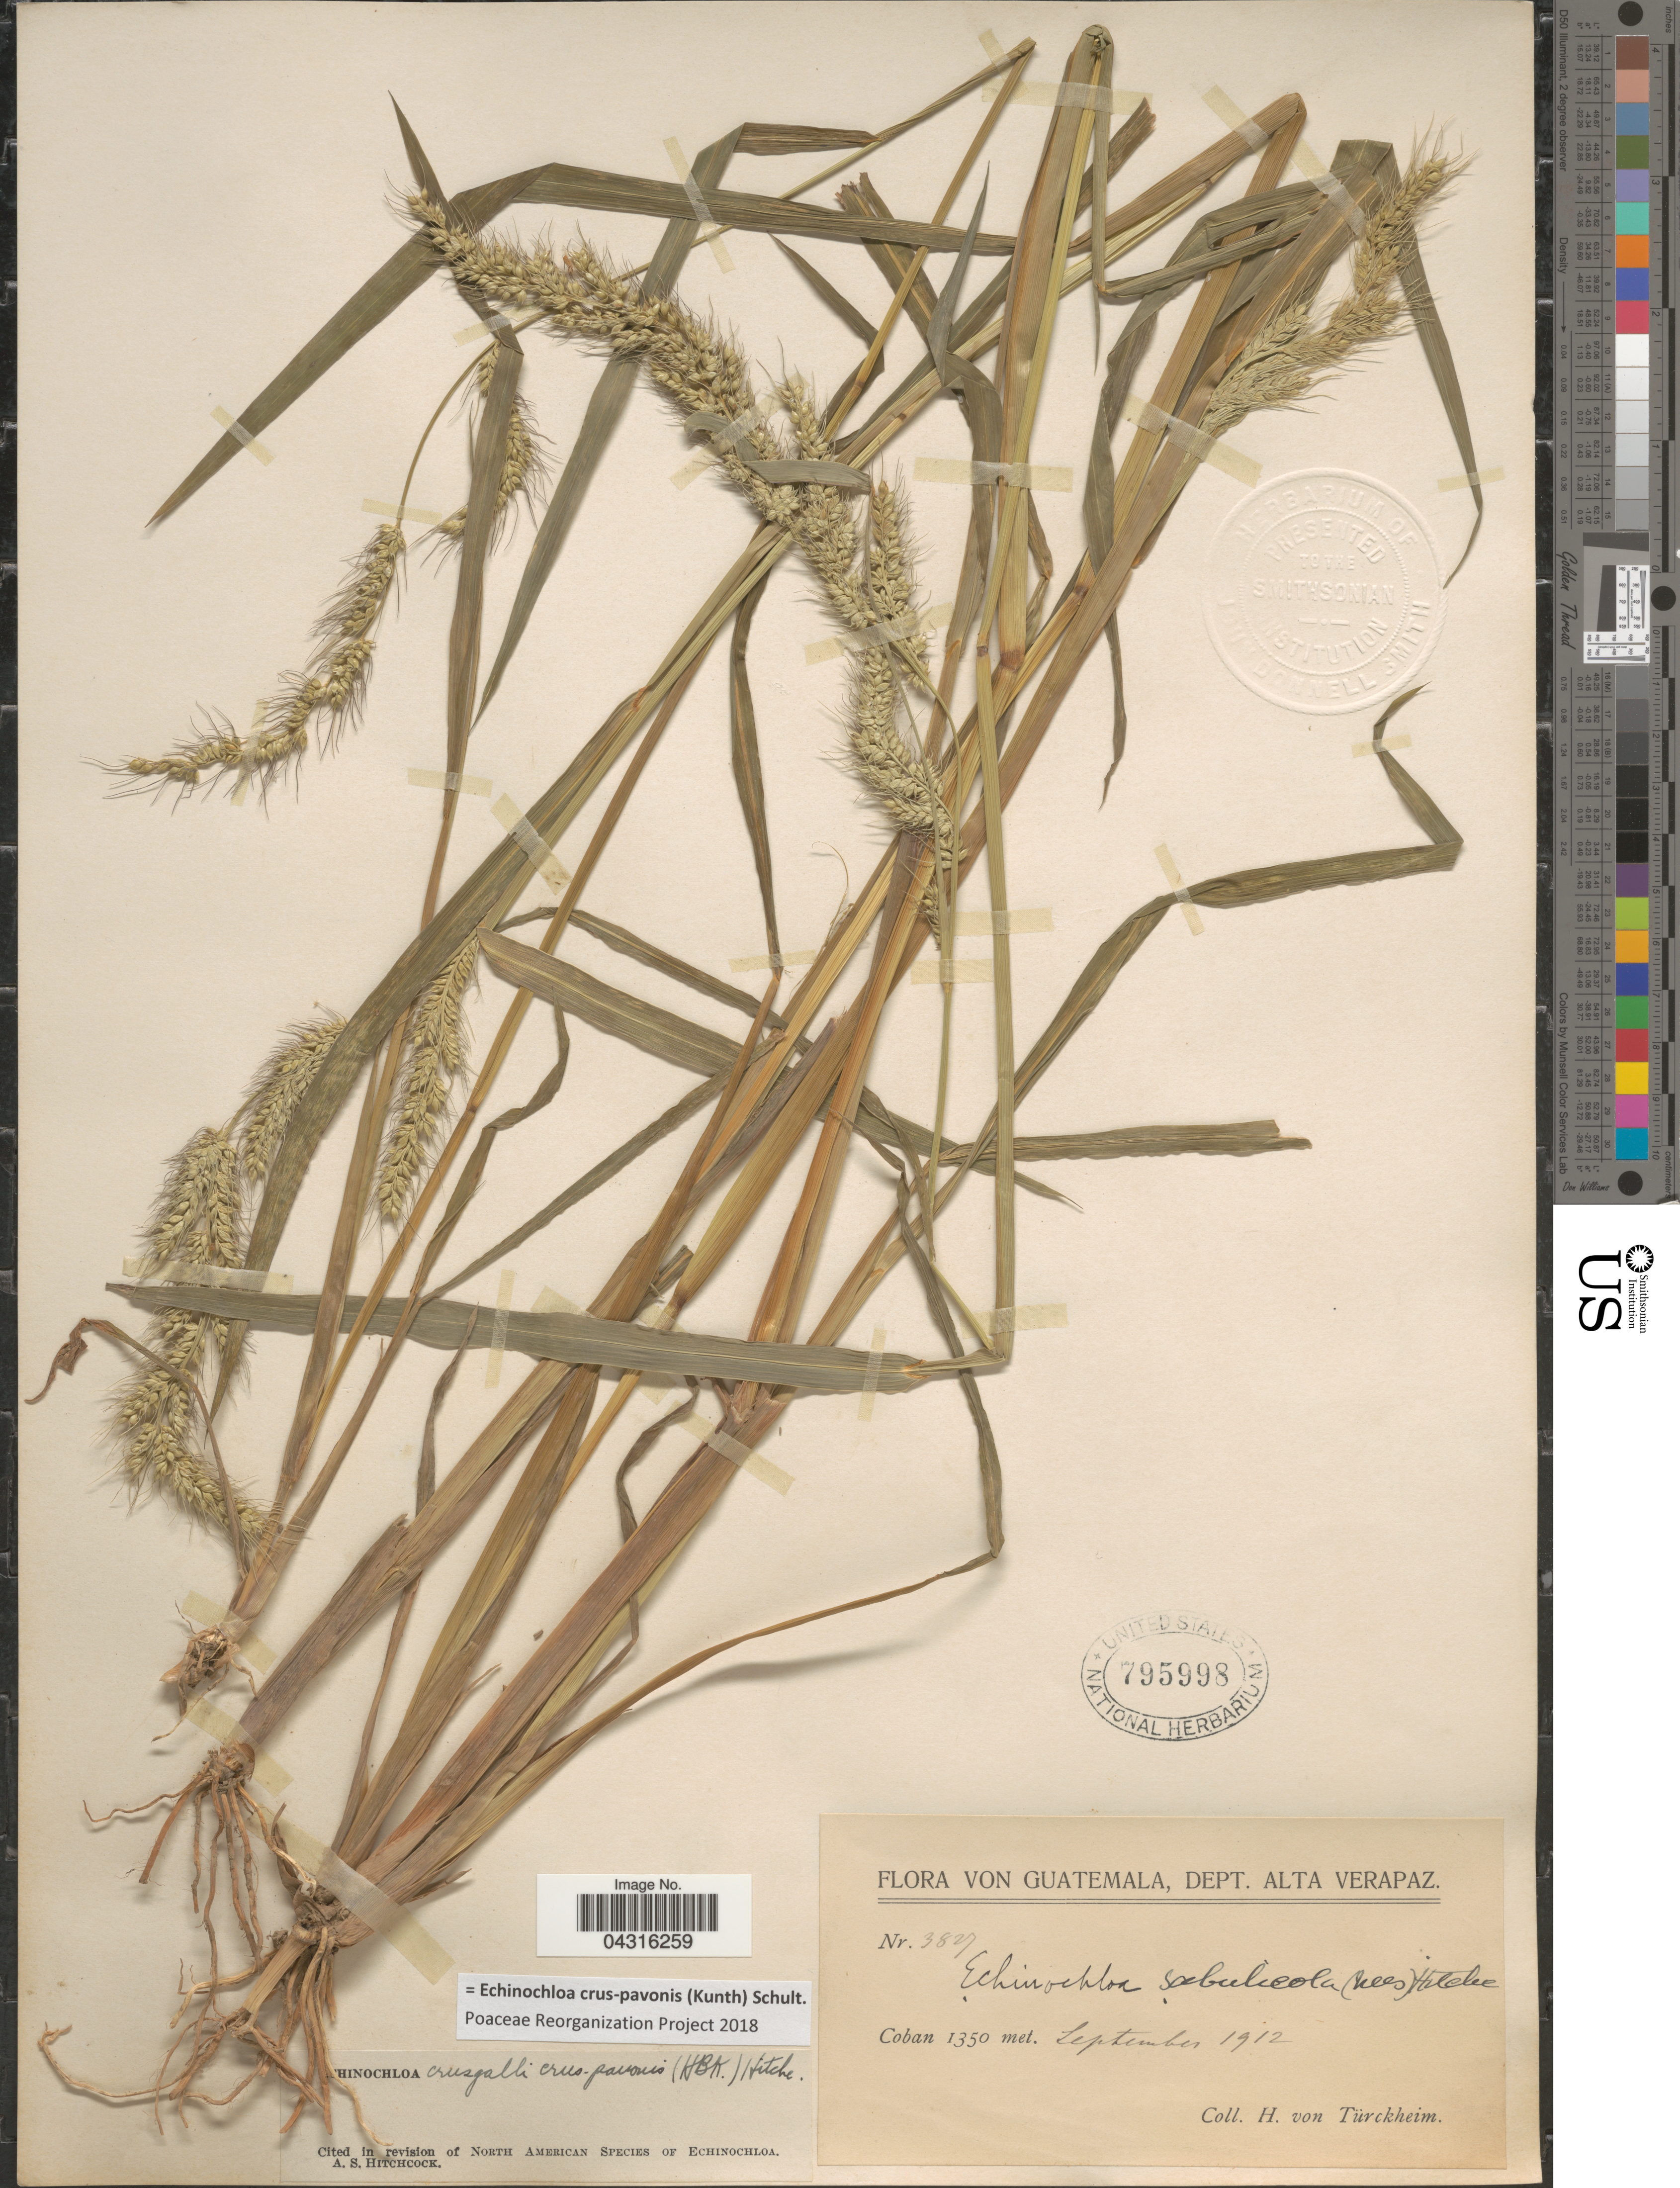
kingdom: Plantae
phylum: Tracheophyta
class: Liliopsida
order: Poales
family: Poaceae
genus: Echinochloa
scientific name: Echinochloa crus-pavonis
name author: (Kunth) Schult.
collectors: H. von Türckheim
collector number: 3827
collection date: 1912-09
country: Guatemala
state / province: Alta Verapaz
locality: Dept. Alta Verapaz. Coban.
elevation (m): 1350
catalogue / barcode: US 795998